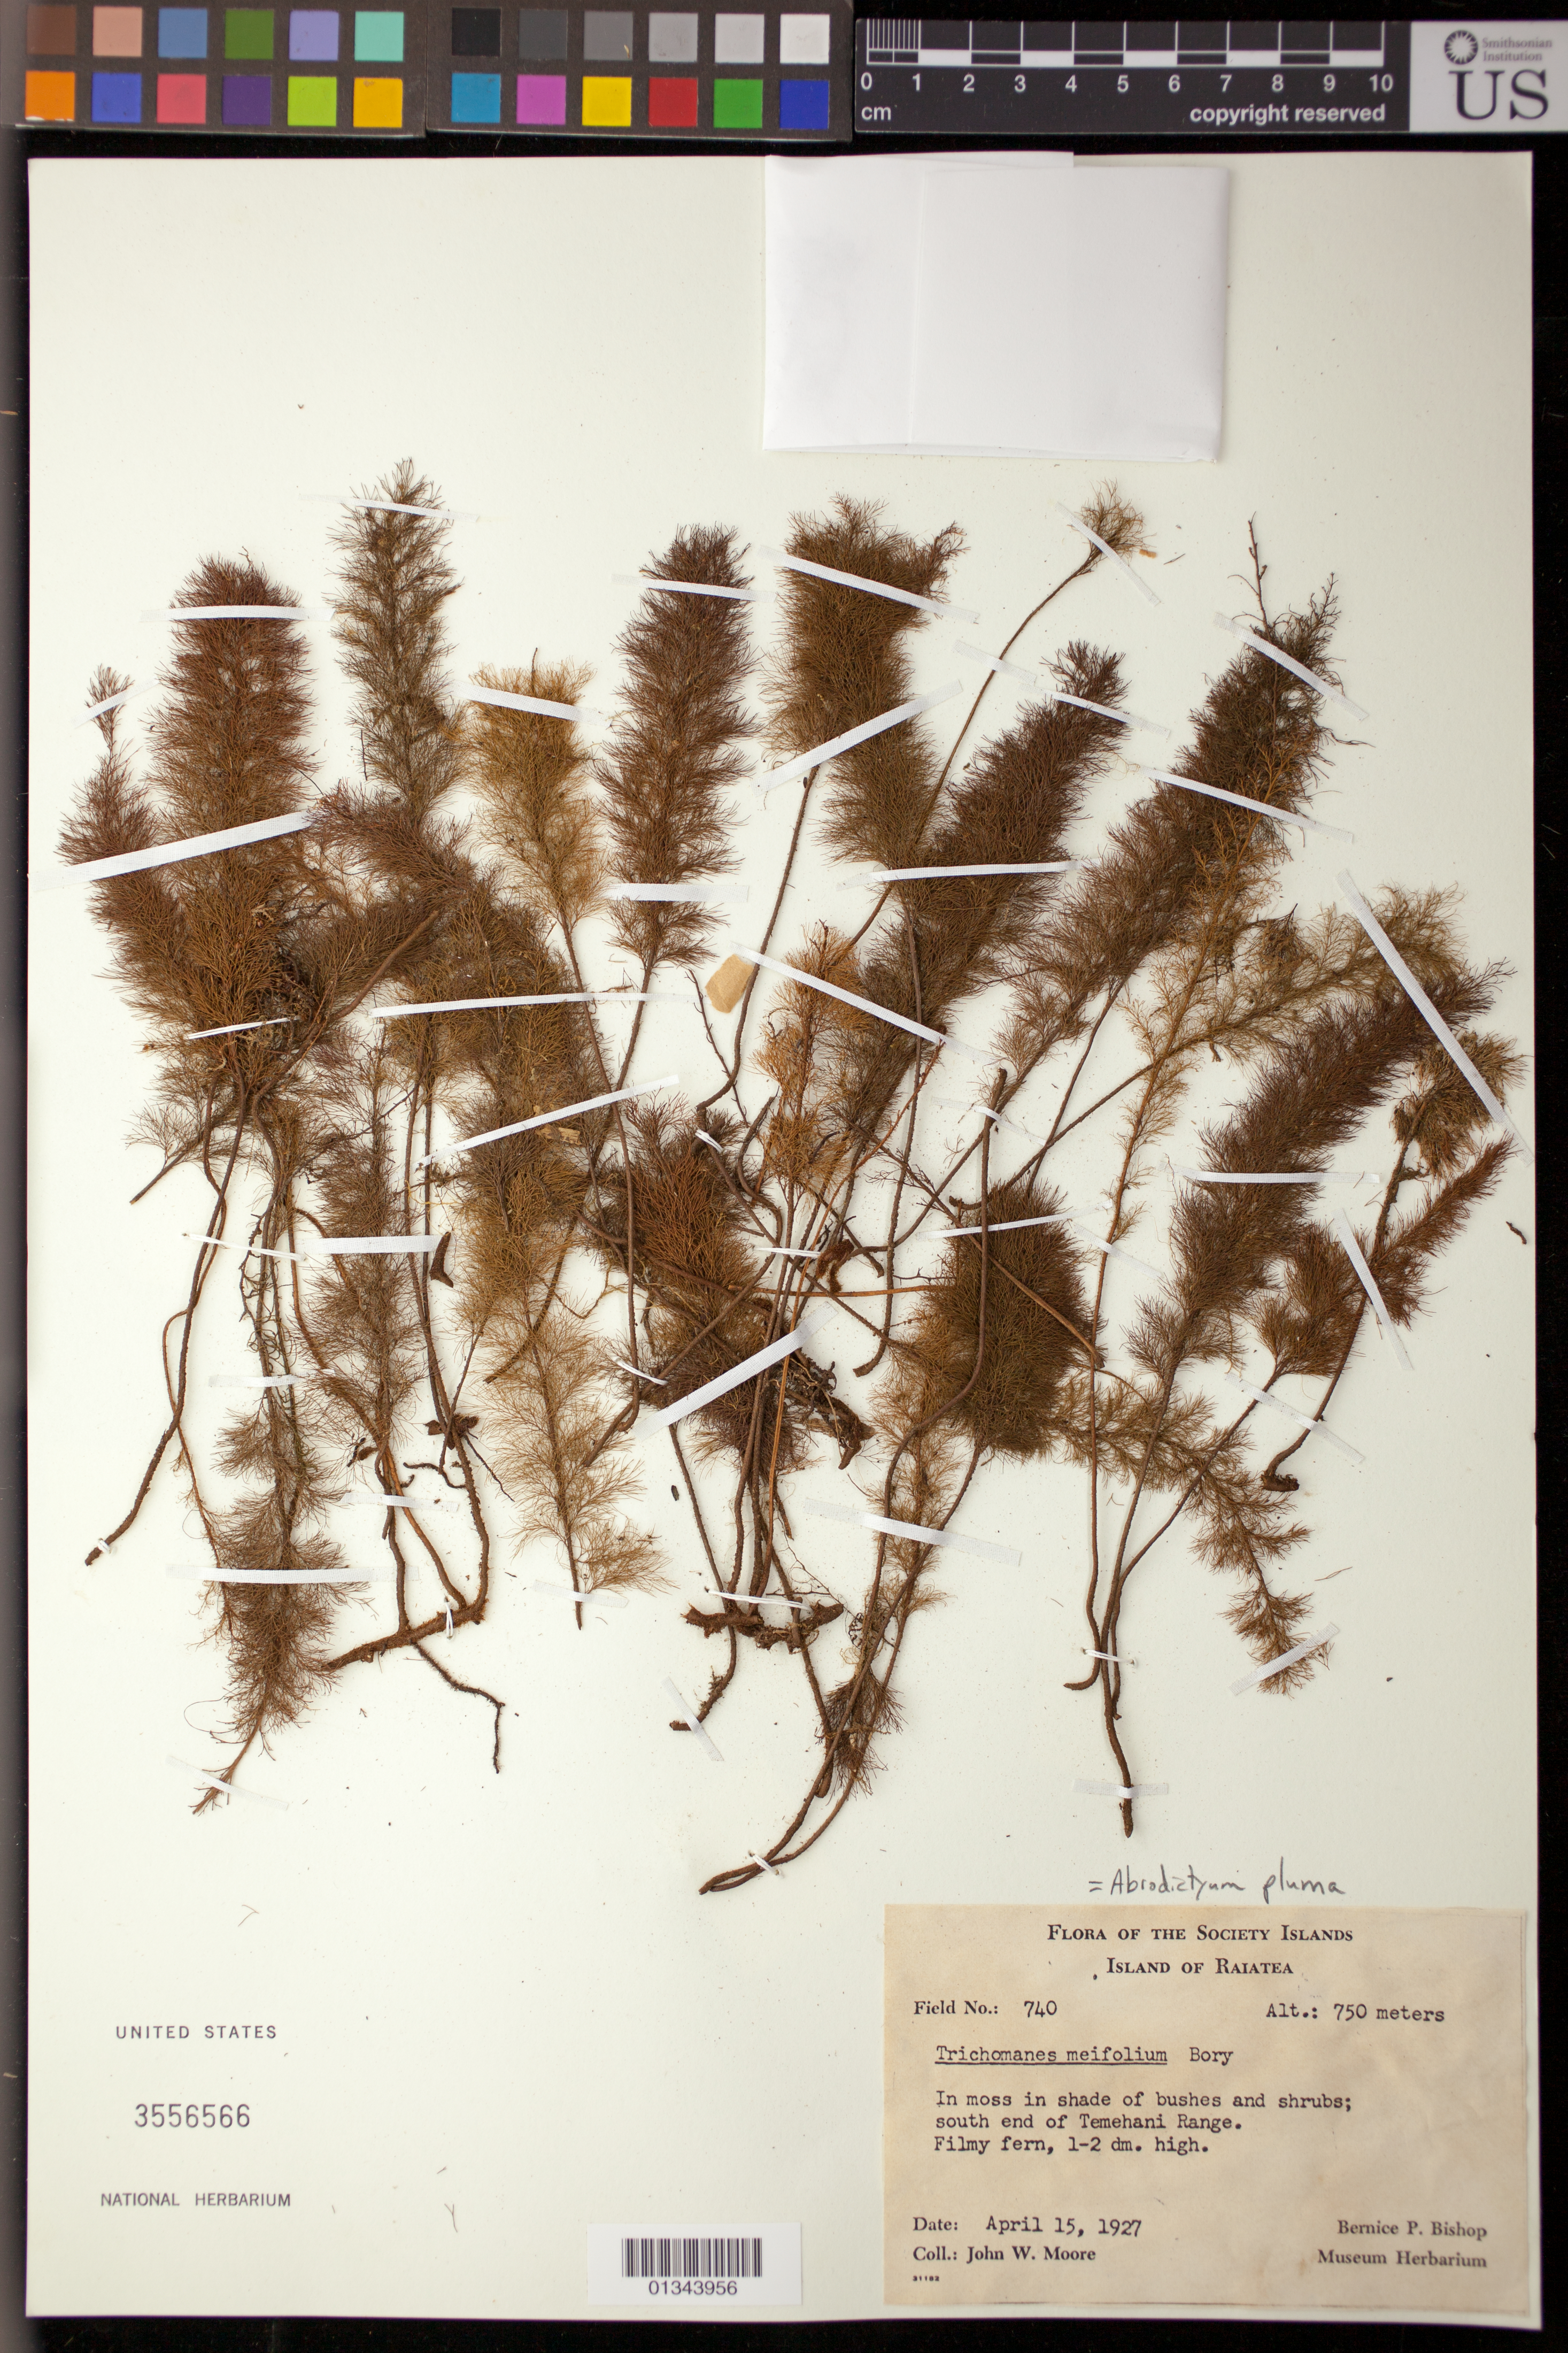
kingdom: Plantae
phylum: Tracheophyta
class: Polypodiopsida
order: Hymenophyllales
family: Hymenophyllaceae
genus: Abrodictyum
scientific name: Abrodictyum pluma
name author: (Hook.) Ebihara & K. Iwats.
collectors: J. W. Moore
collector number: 740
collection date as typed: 15 Apr 1927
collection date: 1927-04-15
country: French Polynesia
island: Raiatea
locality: South end of Temehani Range.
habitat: In moss in shade of bushes and shrubs.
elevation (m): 750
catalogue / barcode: US 3556566